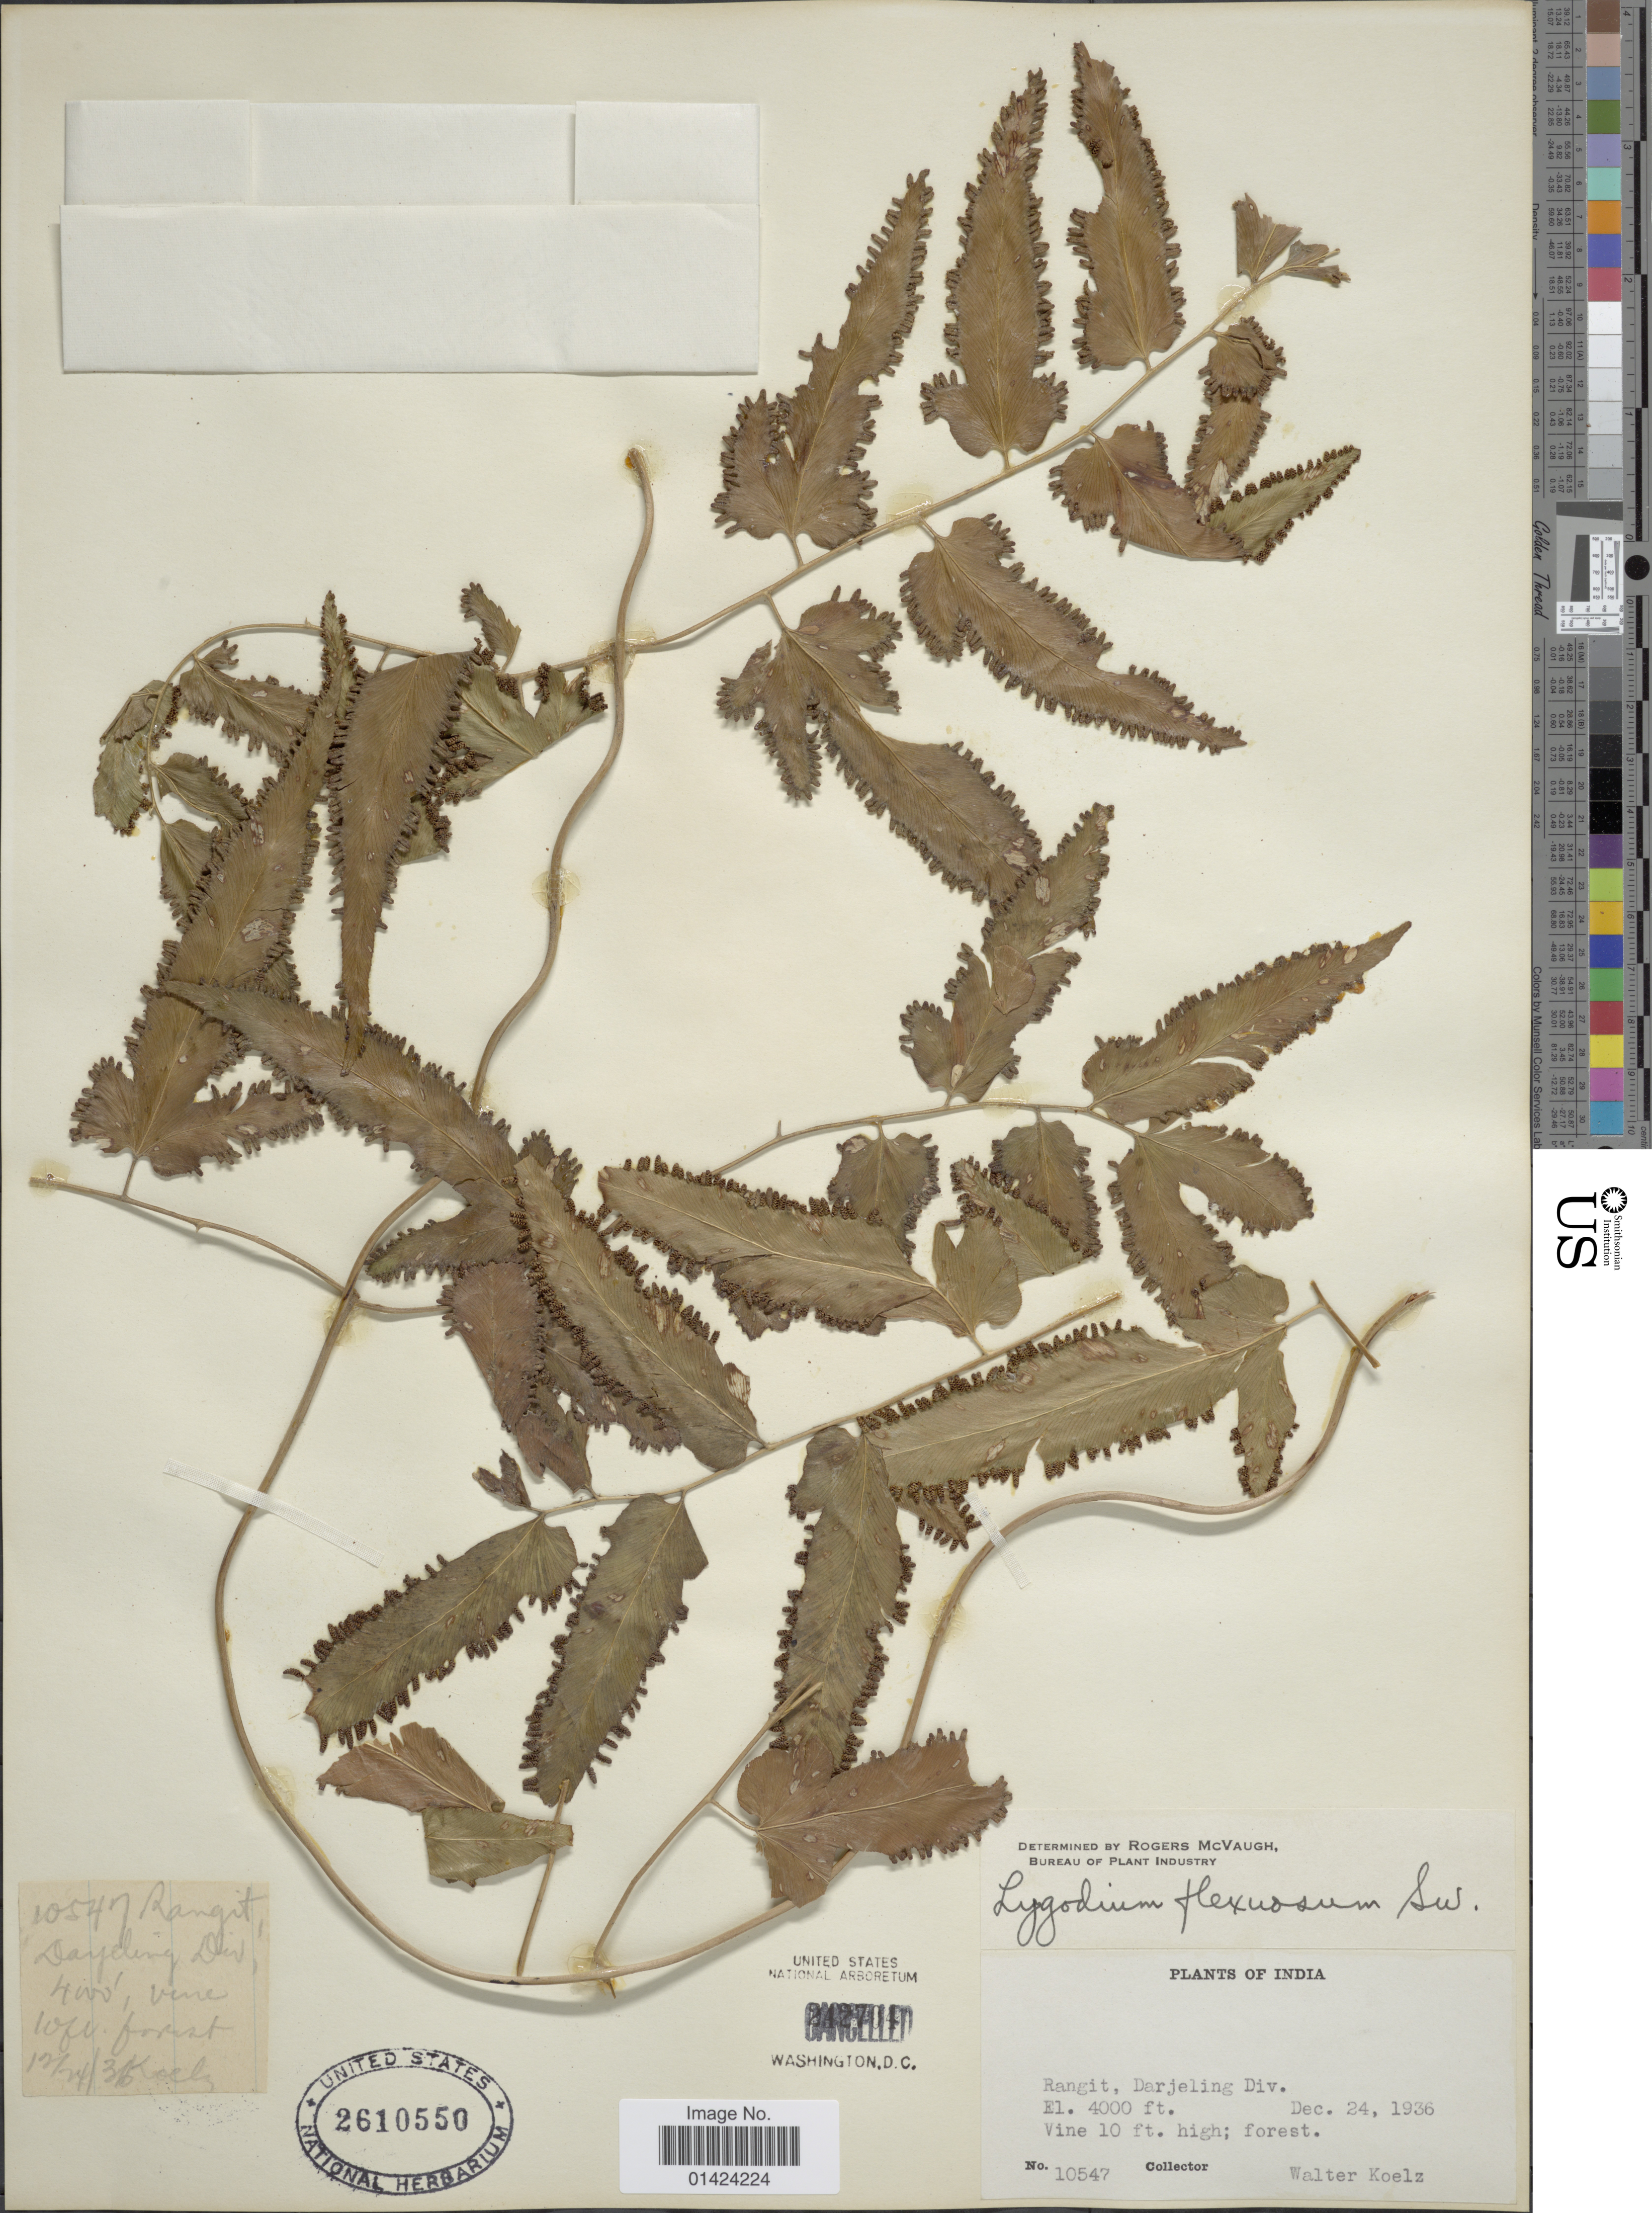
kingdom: Plantae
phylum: Tracheophyta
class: Polypodiopsida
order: Schizaeales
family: Lygodiaceae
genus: Lygodium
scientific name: Lygodium flexuosum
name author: Sw.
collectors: W. N. Koelz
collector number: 10547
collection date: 1936-12-24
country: India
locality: Rangit, Darjeling Div.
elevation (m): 1219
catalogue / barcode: US 2610550